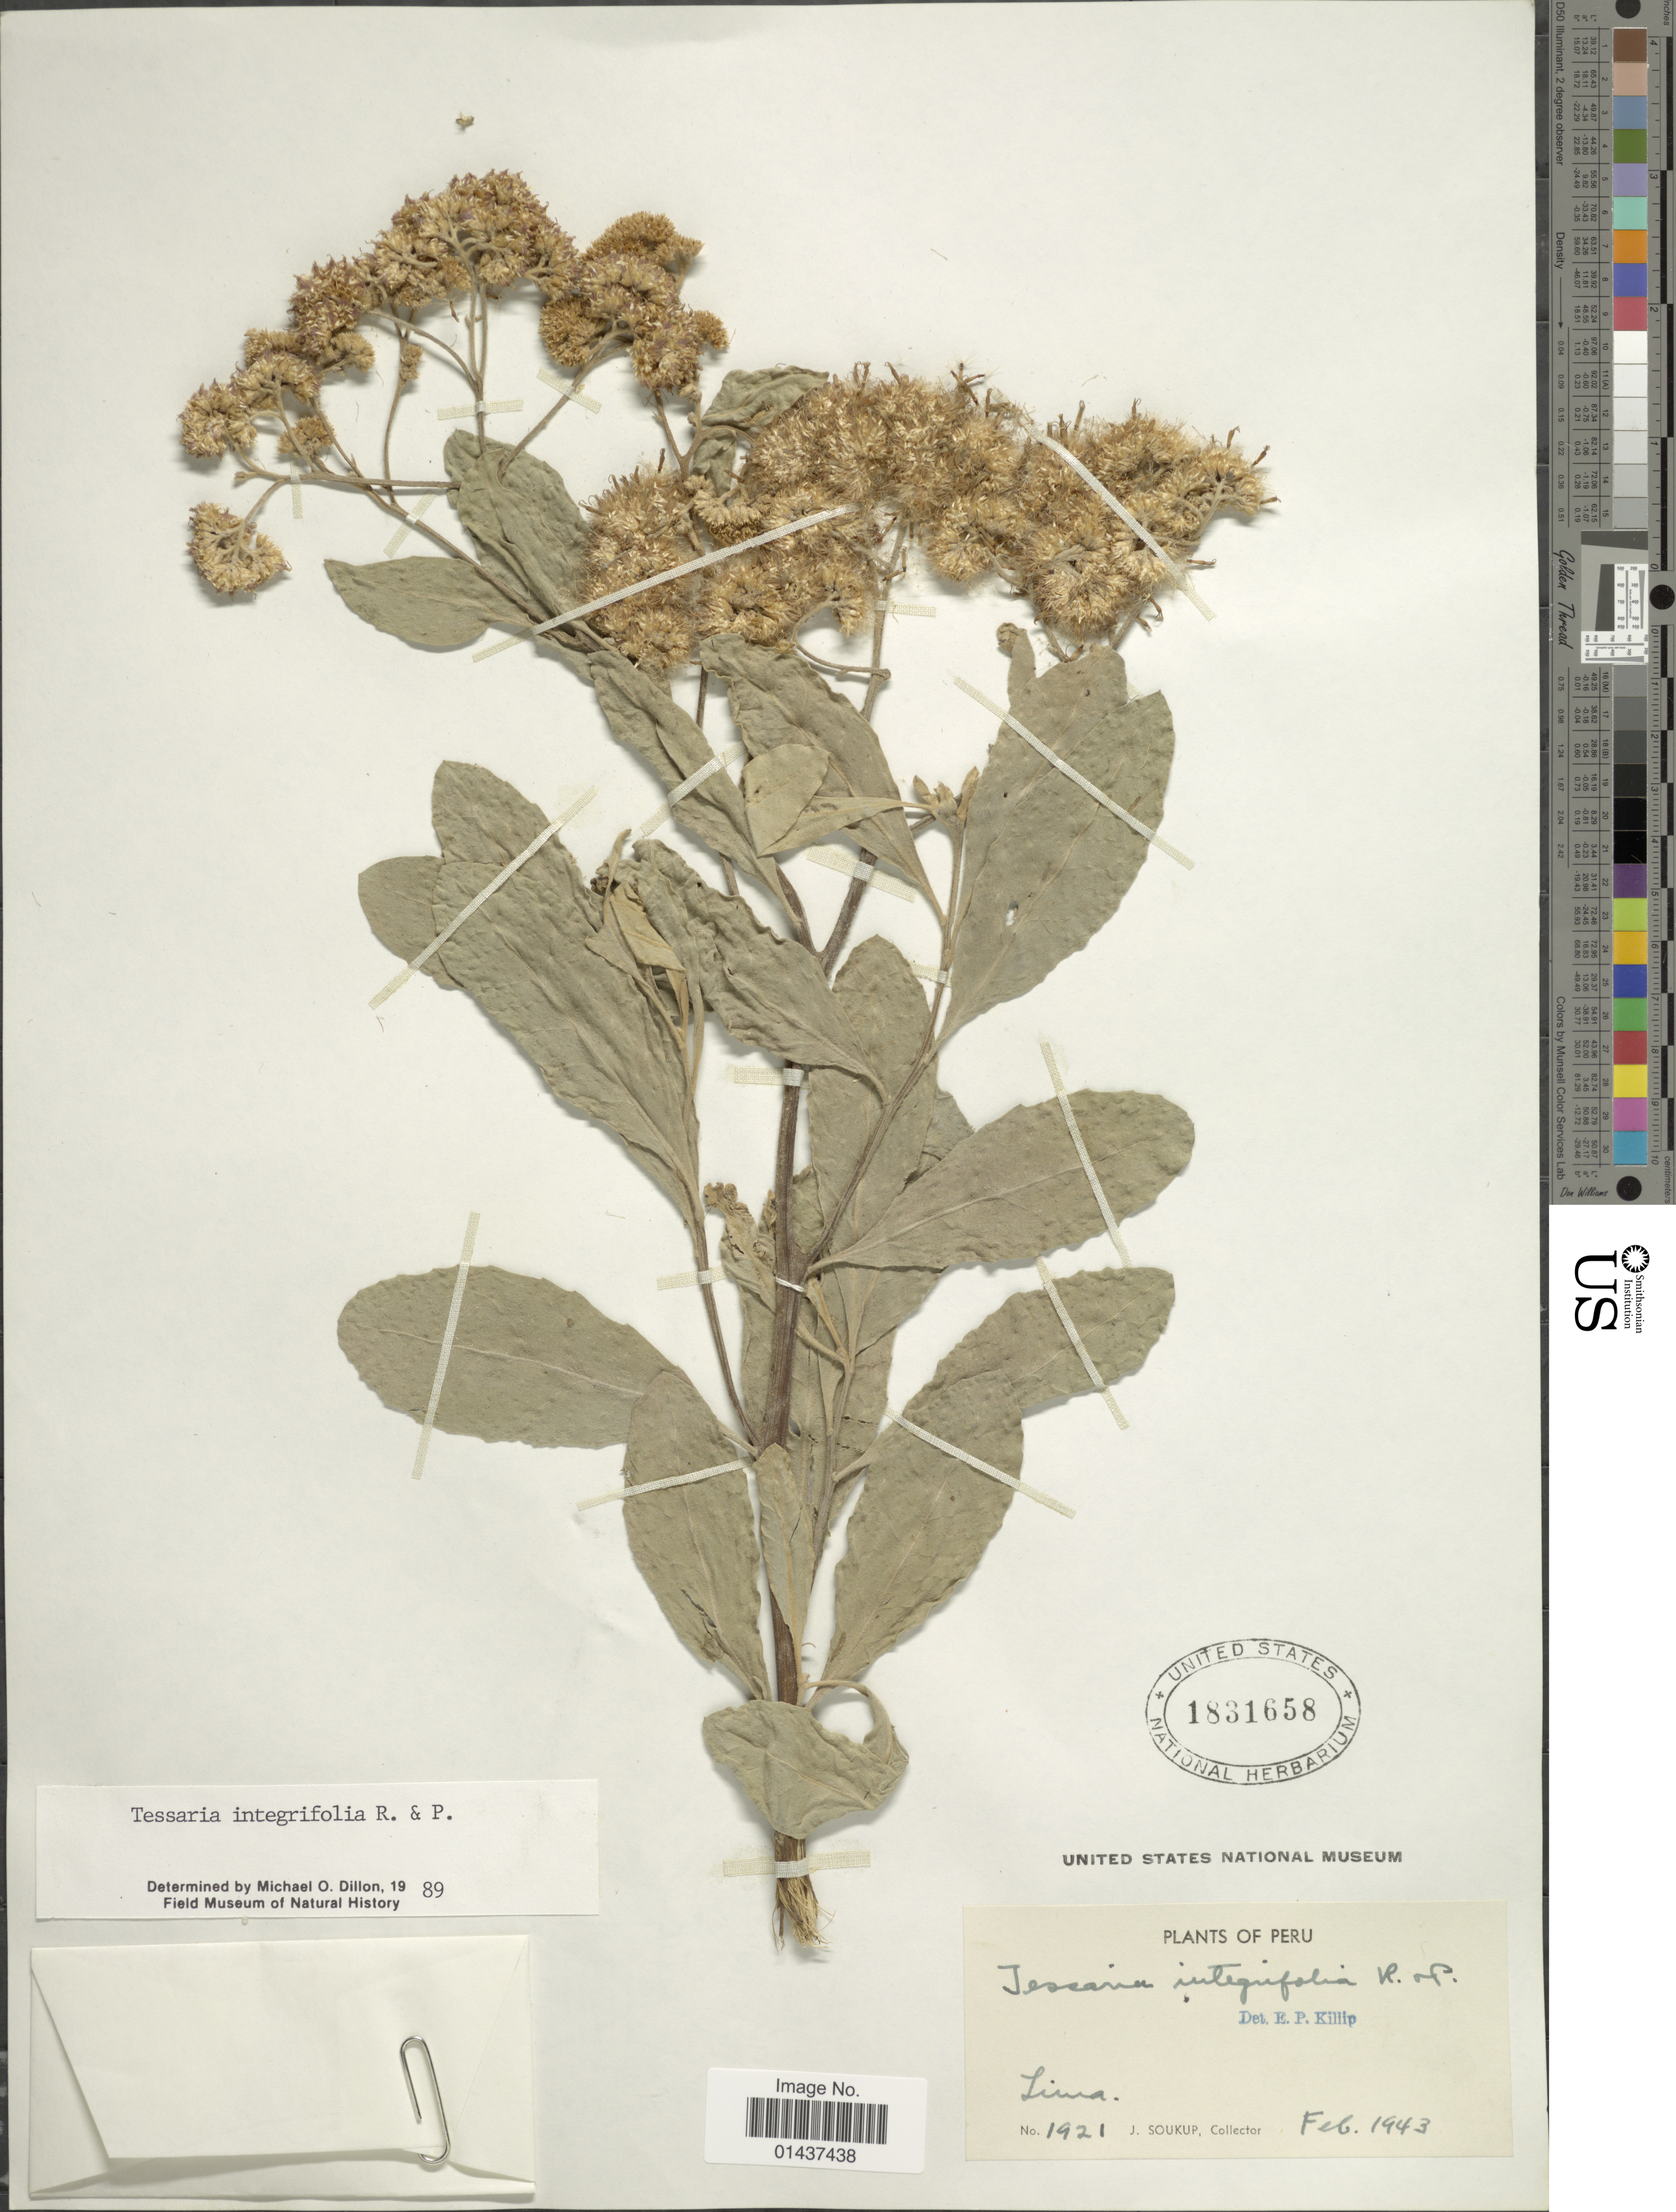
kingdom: Plantae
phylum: Tracheophyta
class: Magnoliopsida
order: Asterales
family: Asteraceae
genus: Tessaria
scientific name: Tessaria integrifolia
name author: Ruiz & Pav.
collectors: J. Soukup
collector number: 1921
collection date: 1943-02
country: Peru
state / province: Lima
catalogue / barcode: US 1831658